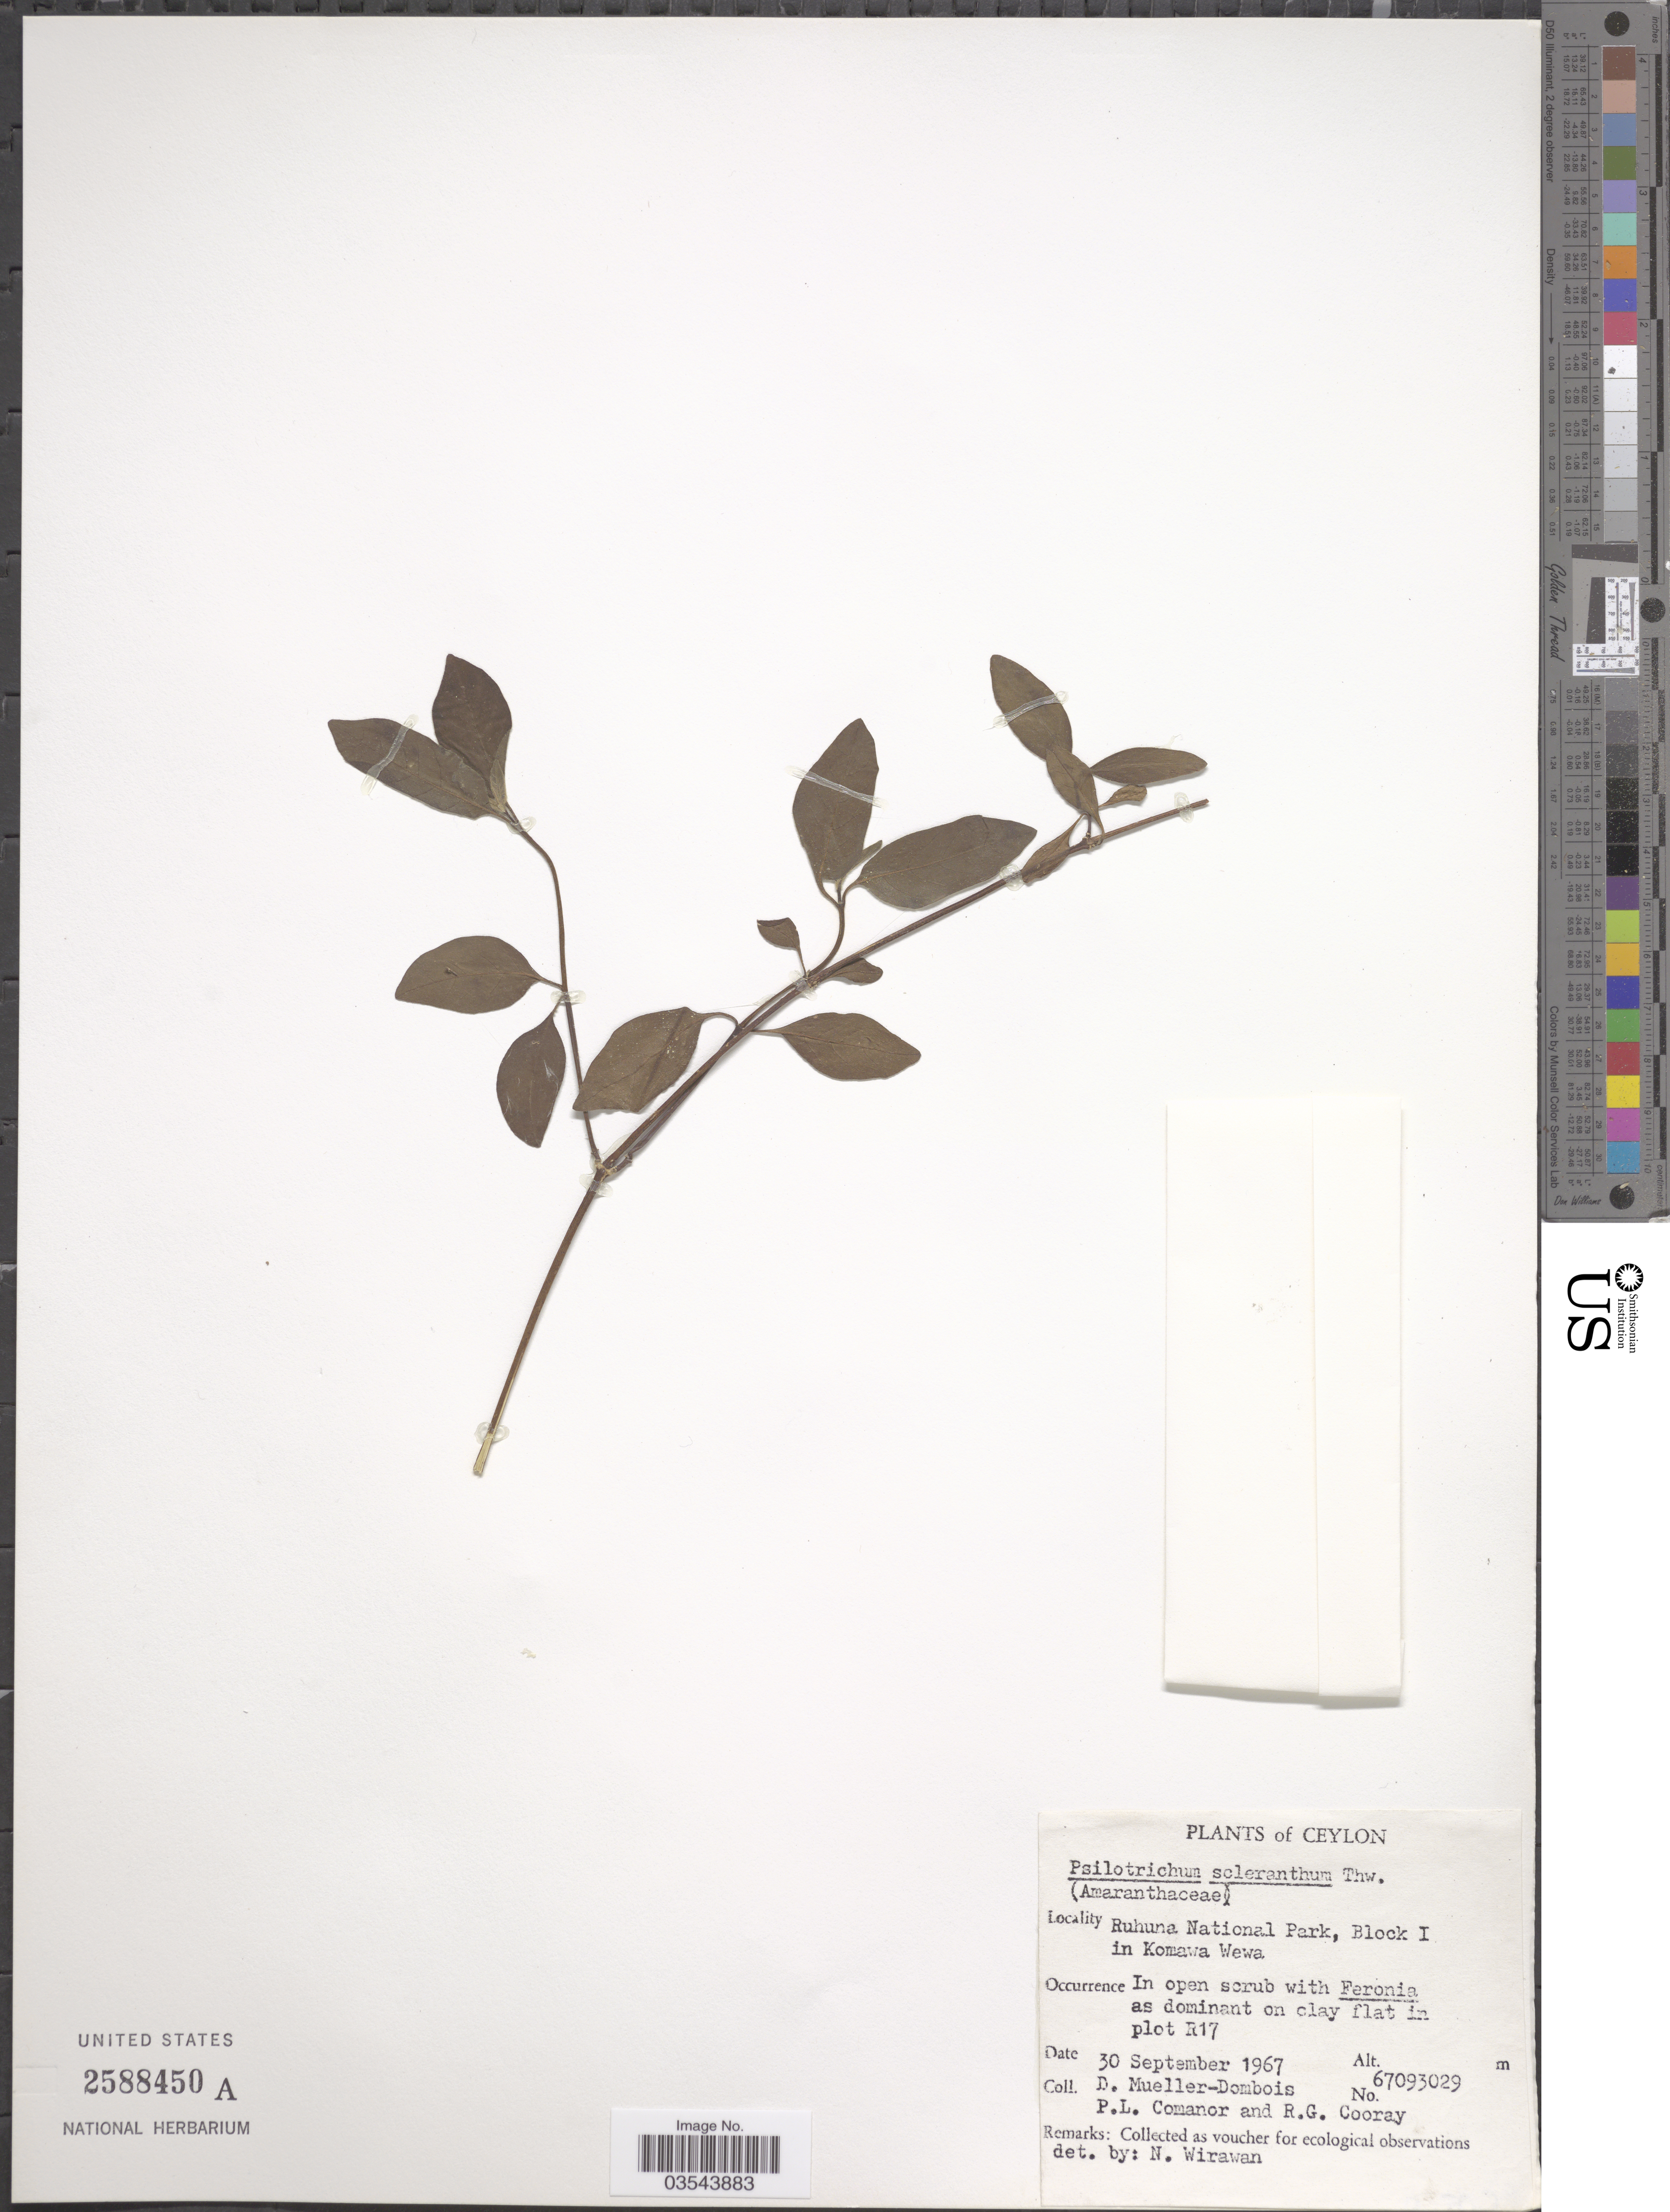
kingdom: Plantae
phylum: Tracheophyta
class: Magnoliopsida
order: Caryophyllales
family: Amaranthaceae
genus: Psilotrichum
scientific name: Psilotrichum scleranthum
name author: Thwaites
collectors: D. Mueller-Dombois, P. Comanor & R. Cooray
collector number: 67093029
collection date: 1967-09-30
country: Sri Lanka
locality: Ceylon. Ruhuna National Park, Block I, in Komawa Wewa. On clay flat in plot R17.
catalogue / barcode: US 2588450A